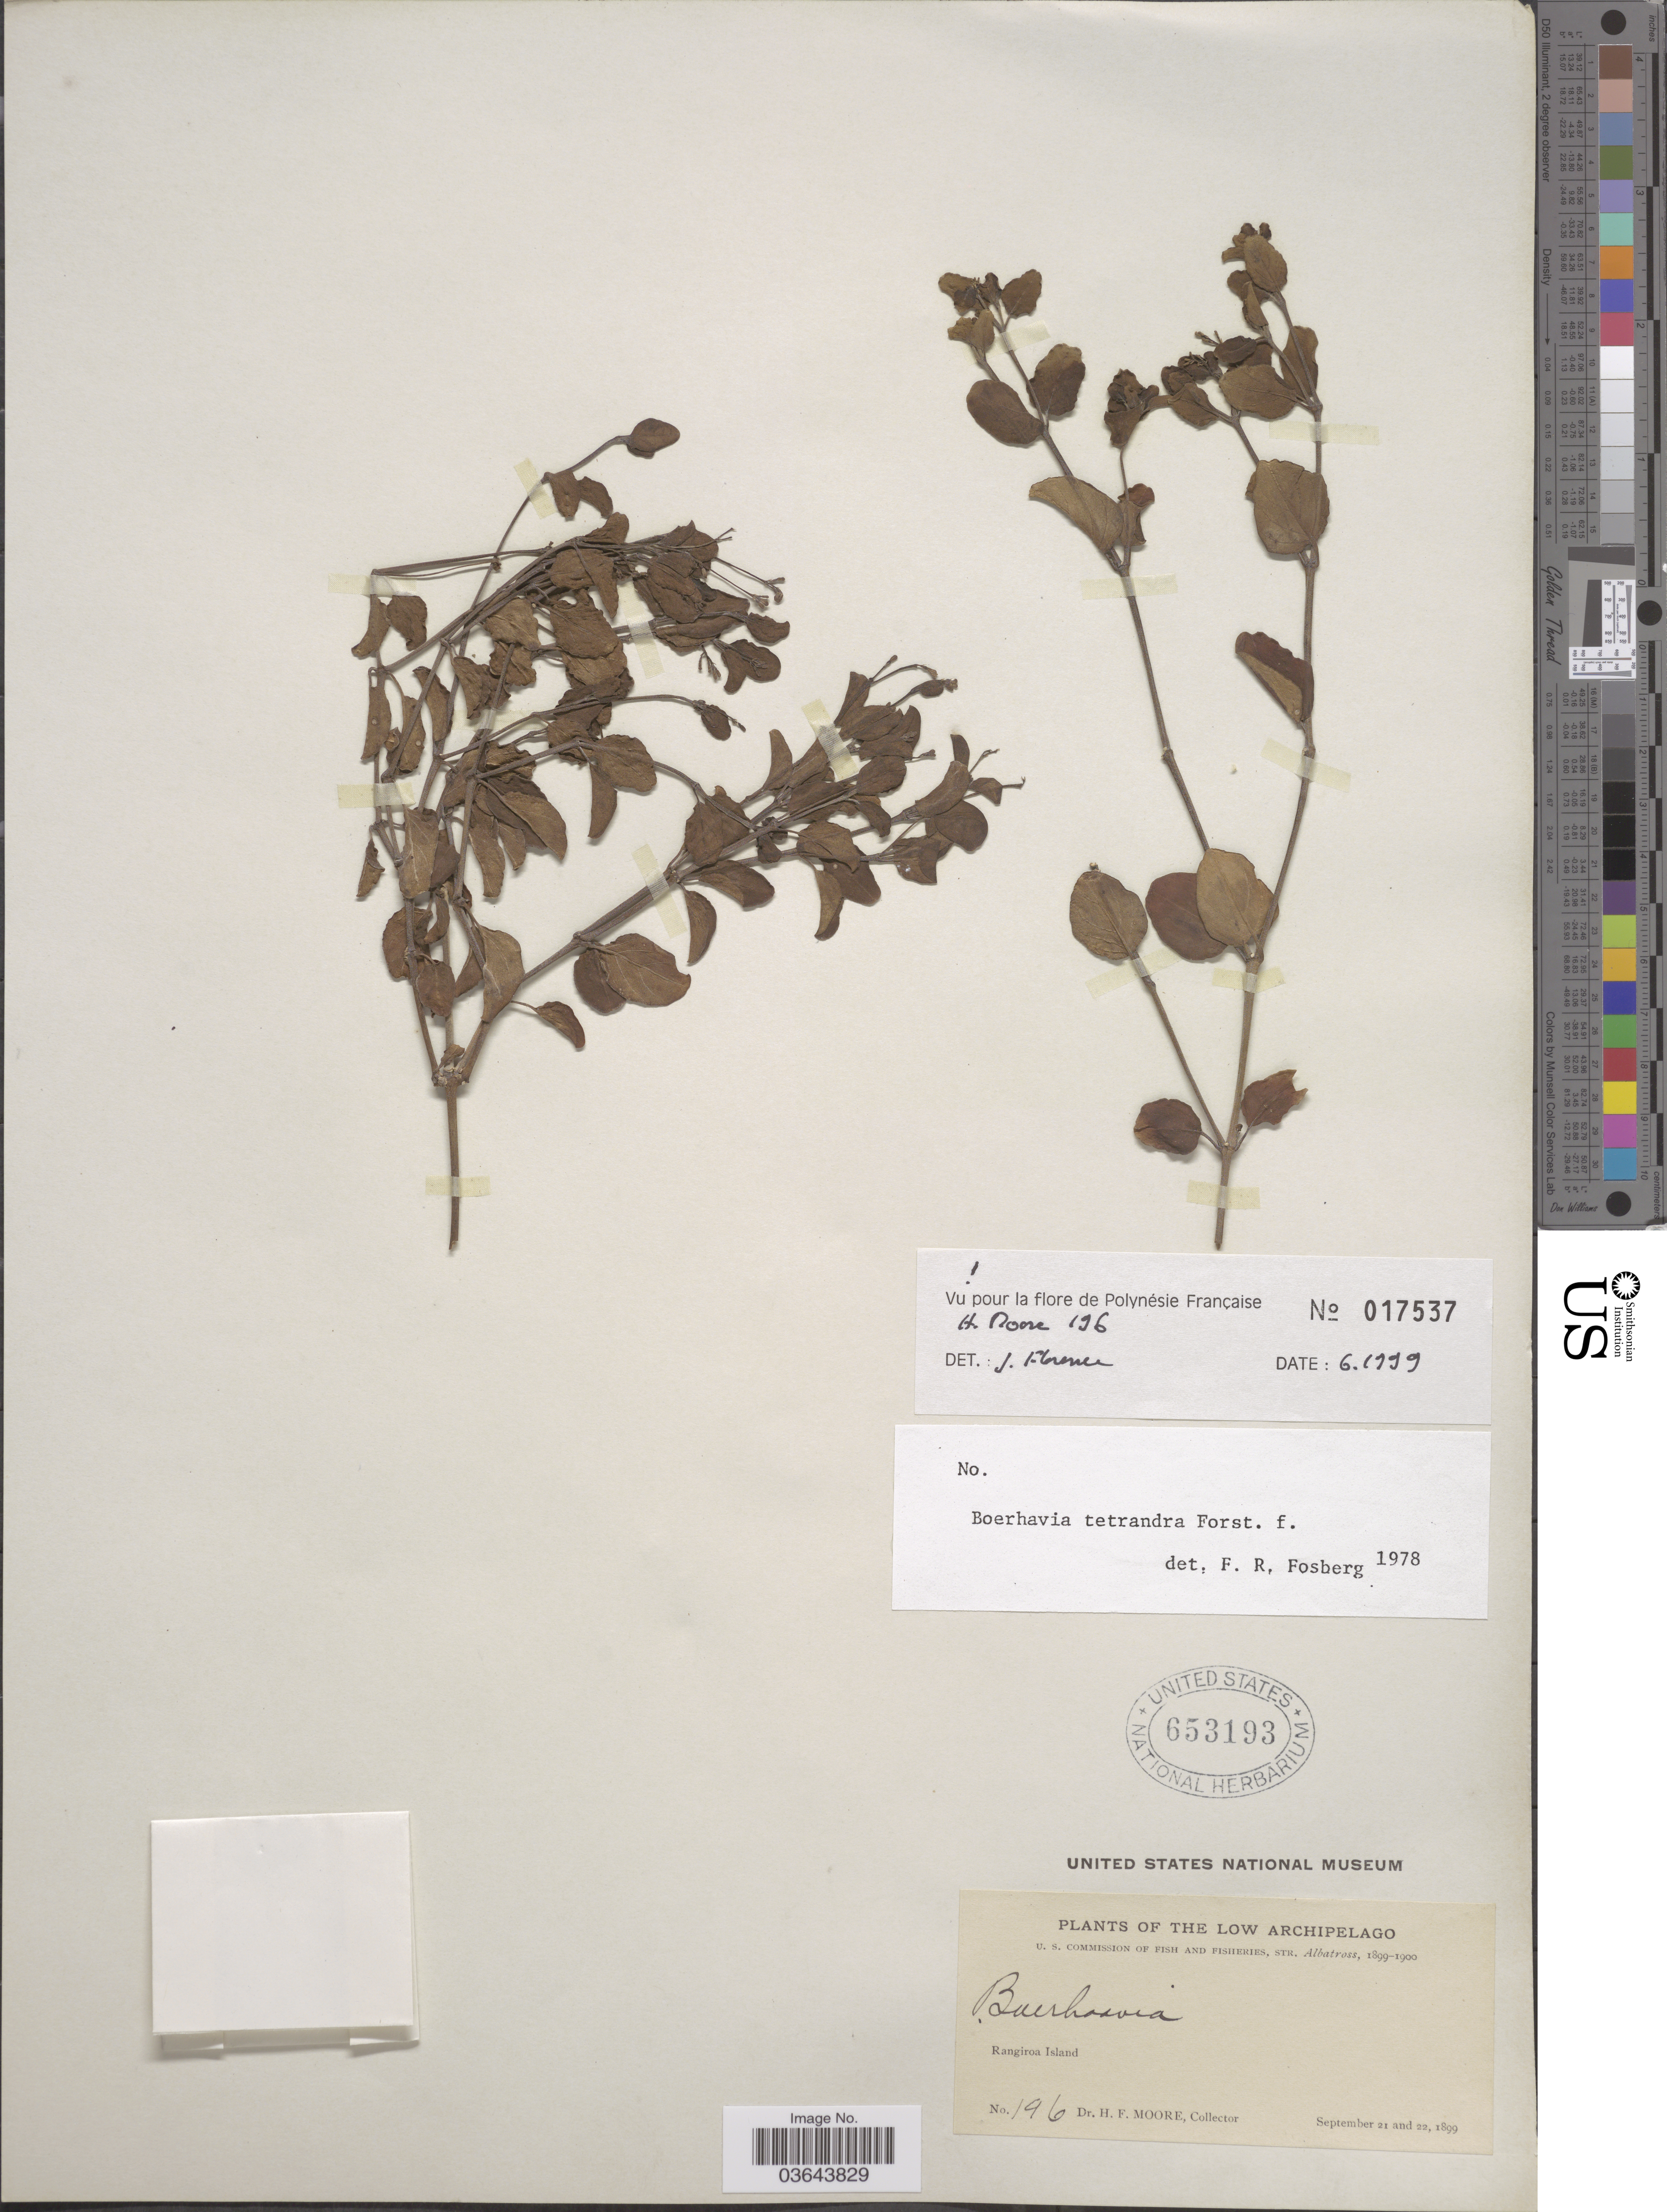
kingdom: Plantae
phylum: Tracheophyta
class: Magnoliopsida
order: Caryophyllales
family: Nyctaginaceae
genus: Boerhavia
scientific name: Boerhavia tetrandra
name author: G. Forst.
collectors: H. F. Moore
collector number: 196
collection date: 1899-09-21/1899-09-22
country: French Polynesia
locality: The Low Archipelago. Rangiroa Island.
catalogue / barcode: US 653193